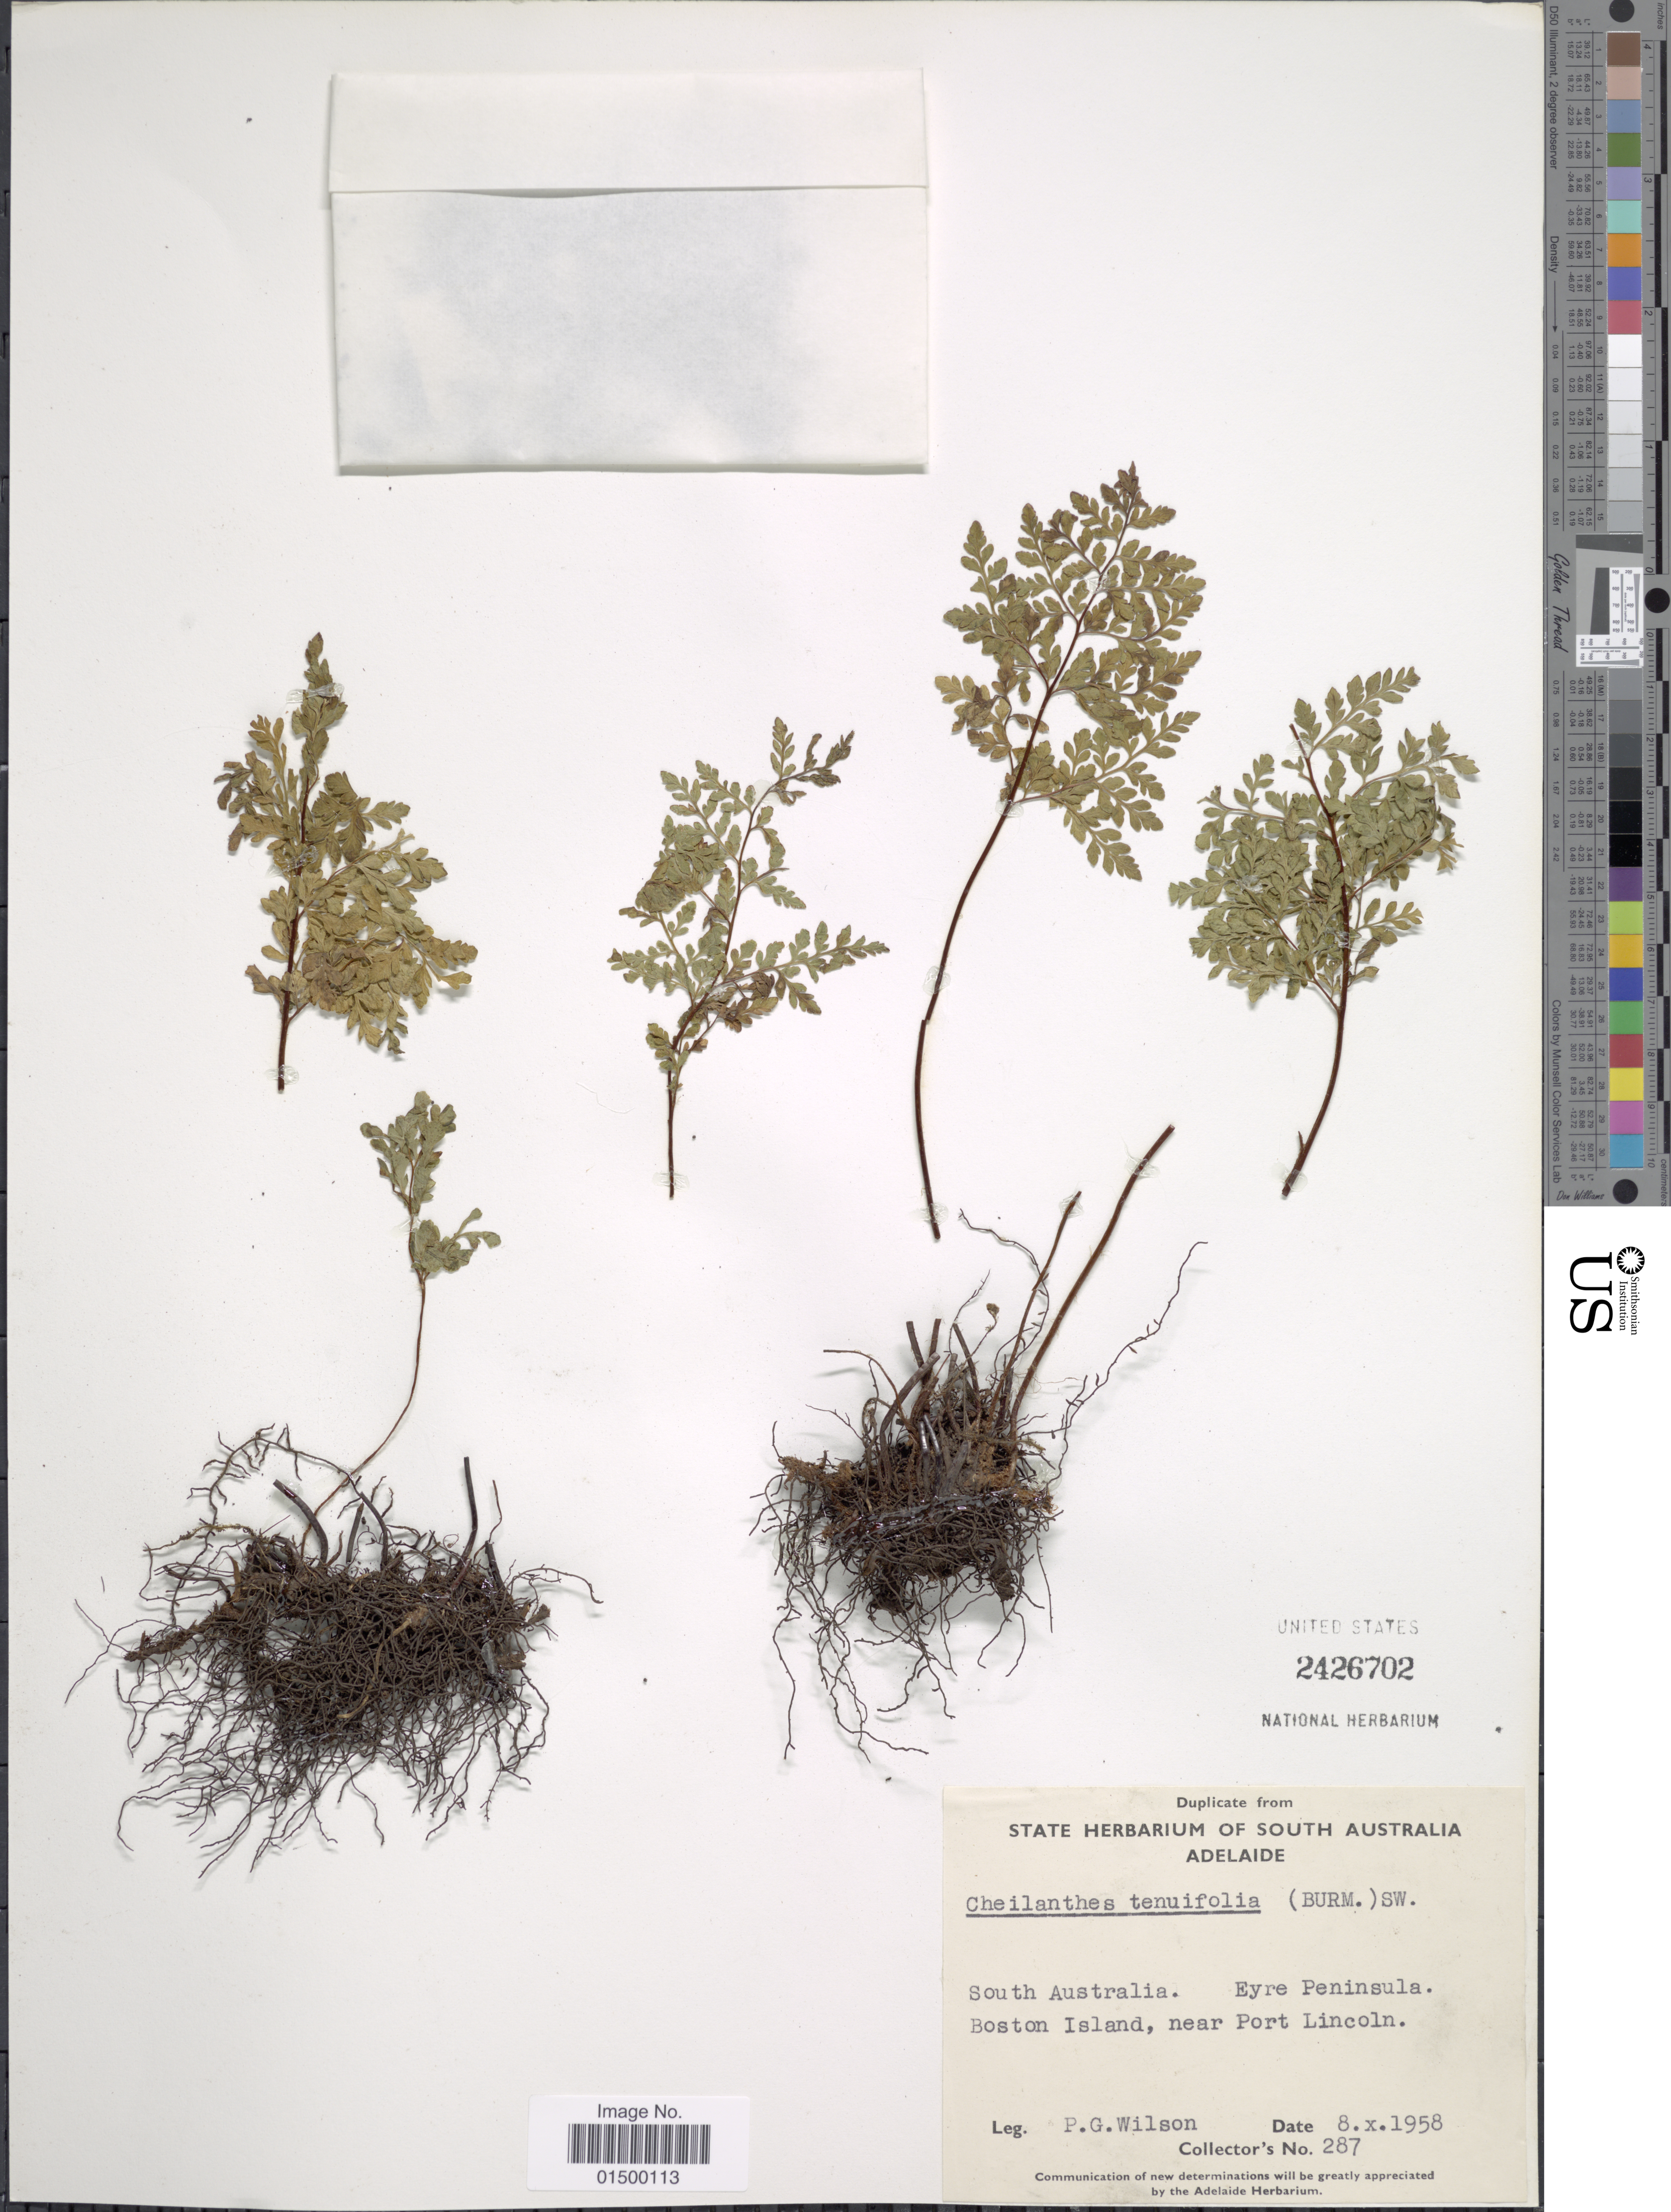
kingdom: Plantae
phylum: Tracheophyta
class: Polypodiopsida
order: Polypodiales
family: Pteridaceae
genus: Cheilanthes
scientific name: Cheilanthes austrotenuifolia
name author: Quirk & T.C. Chambers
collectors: Peter G. Wilson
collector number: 287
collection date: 1958-10-08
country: Australia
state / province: South Australia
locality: Adelaide. South Australia. Eyre peninsula. Boston Island, near Port Lincoln.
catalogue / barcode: US 2426702